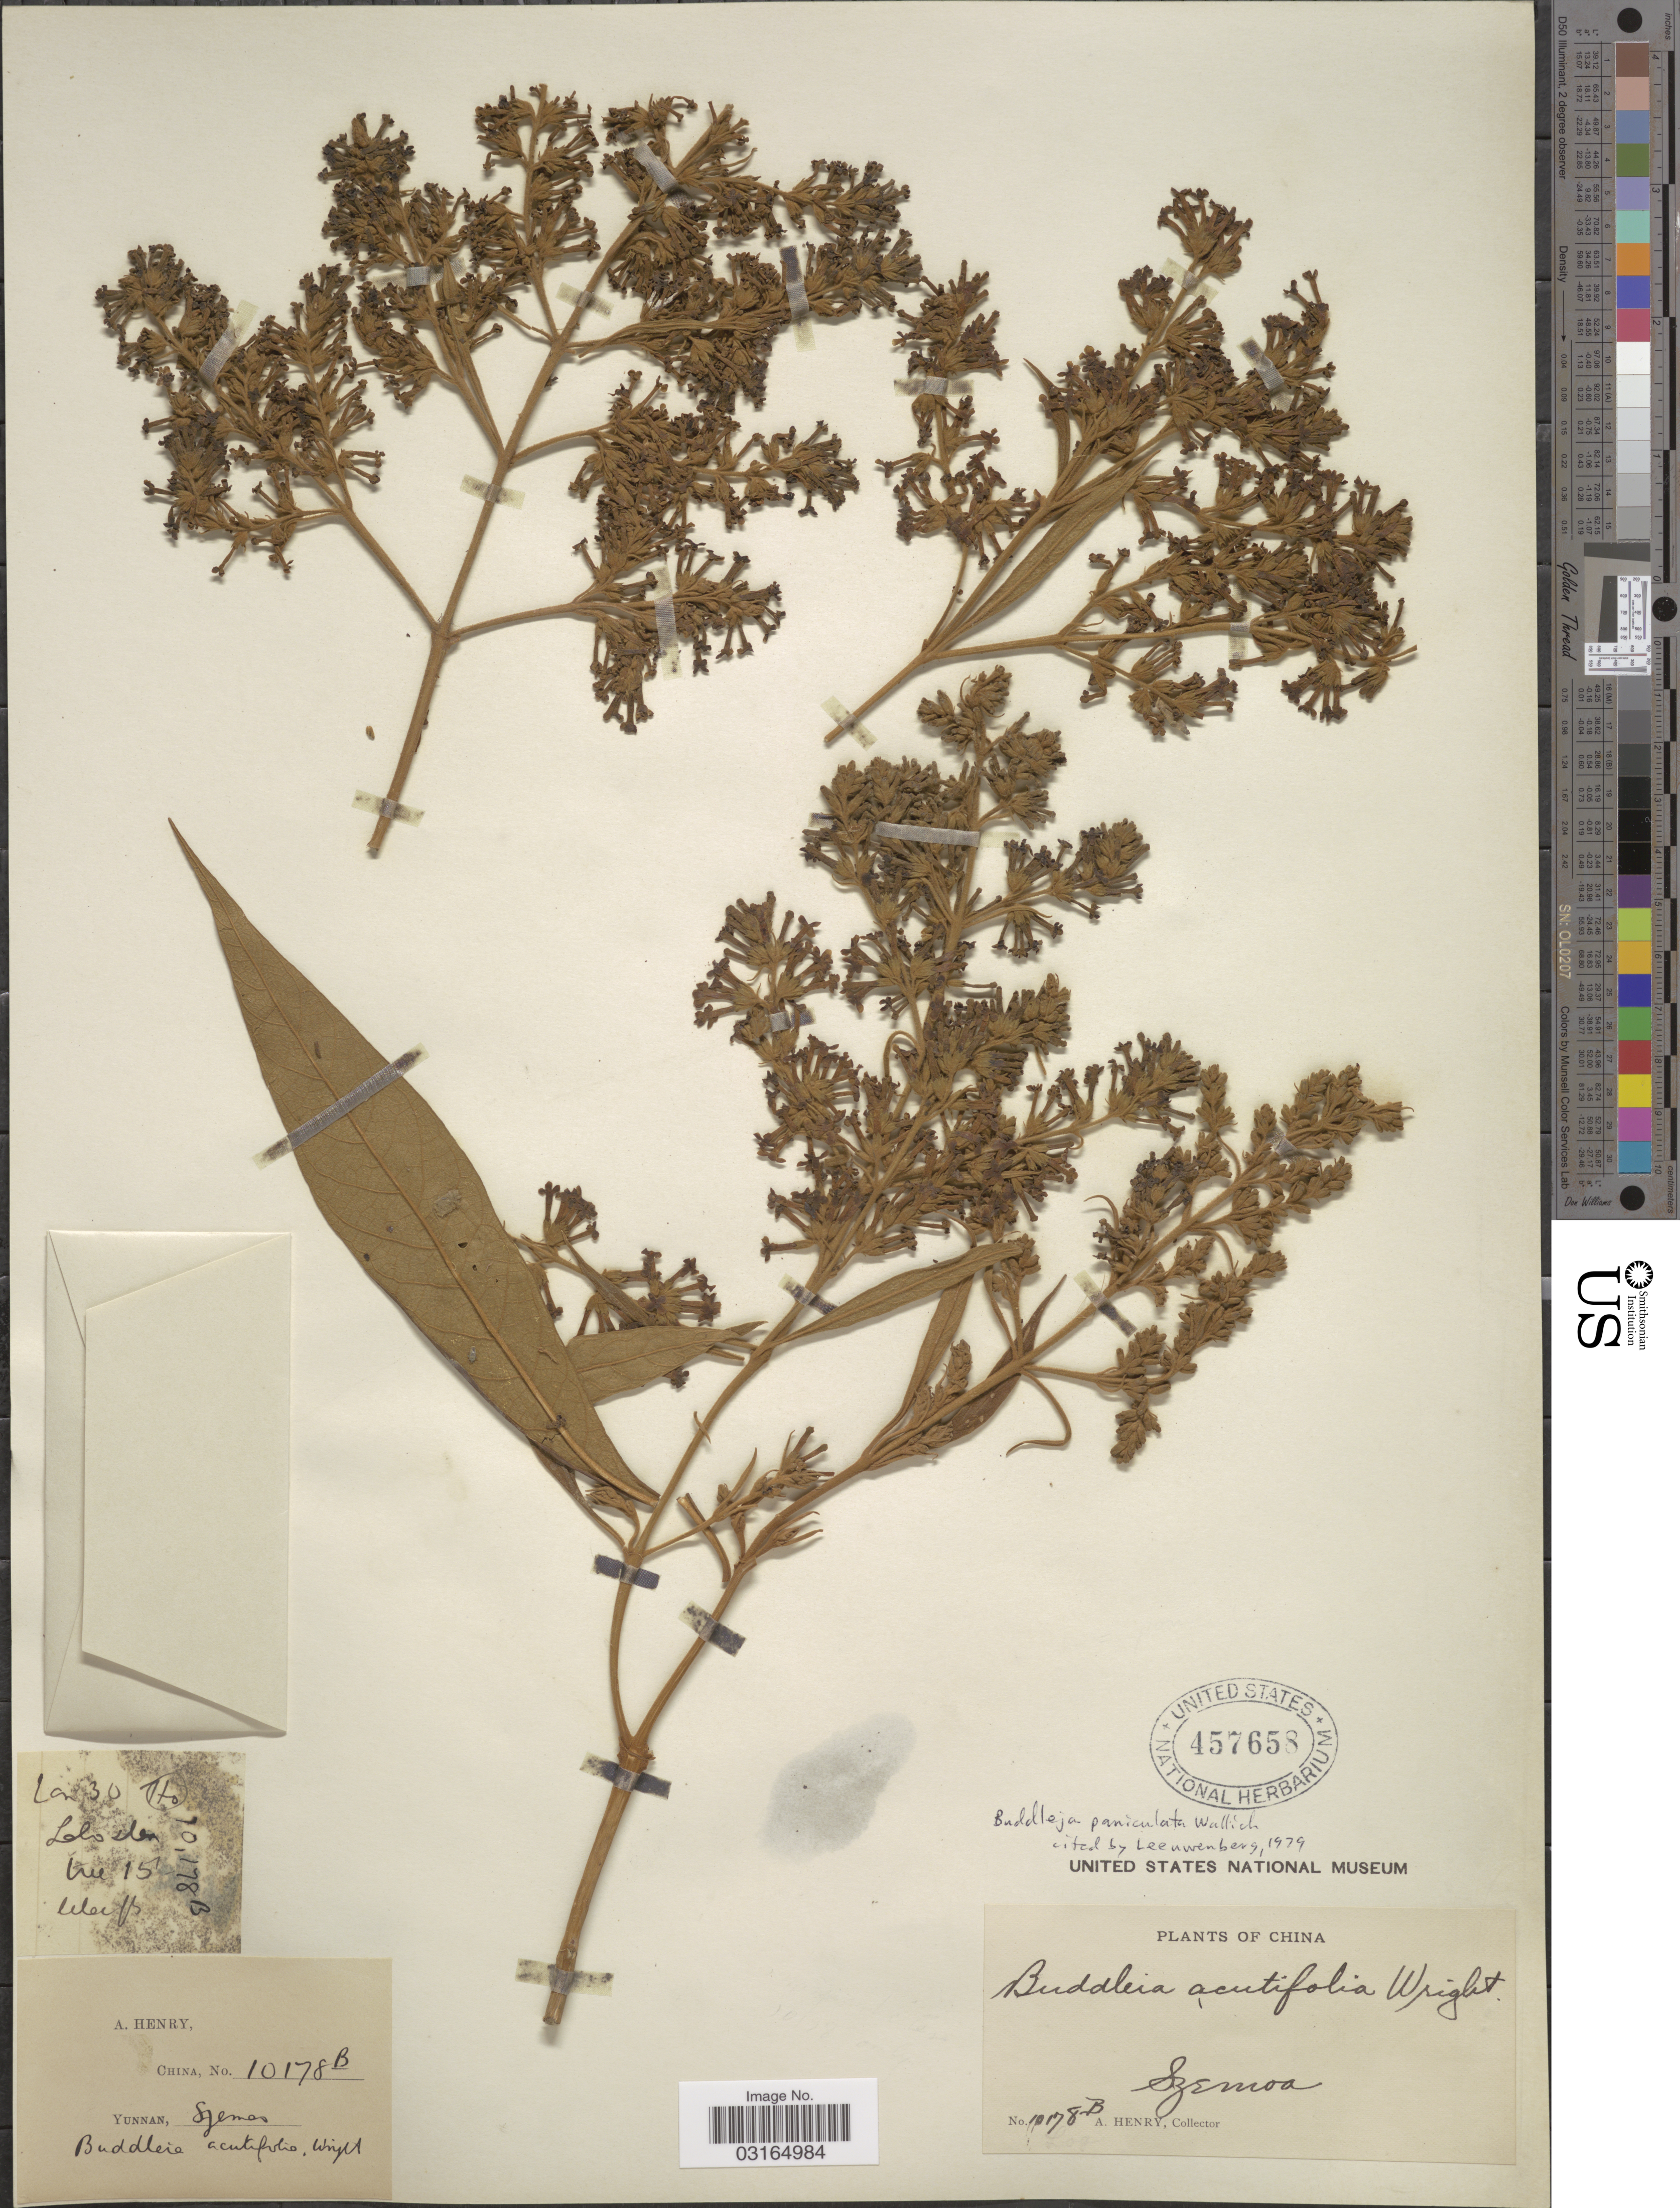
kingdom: Plantae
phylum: Tracheophyta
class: Magnoliopsida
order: Lamiales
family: Scrophulariaceae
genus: Buddleja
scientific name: Buddleja paniculata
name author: Wall.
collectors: A. Henry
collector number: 10178 B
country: China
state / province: Yunnan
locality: Szemao.Lelo shen. Ho.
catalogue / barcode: US 457658